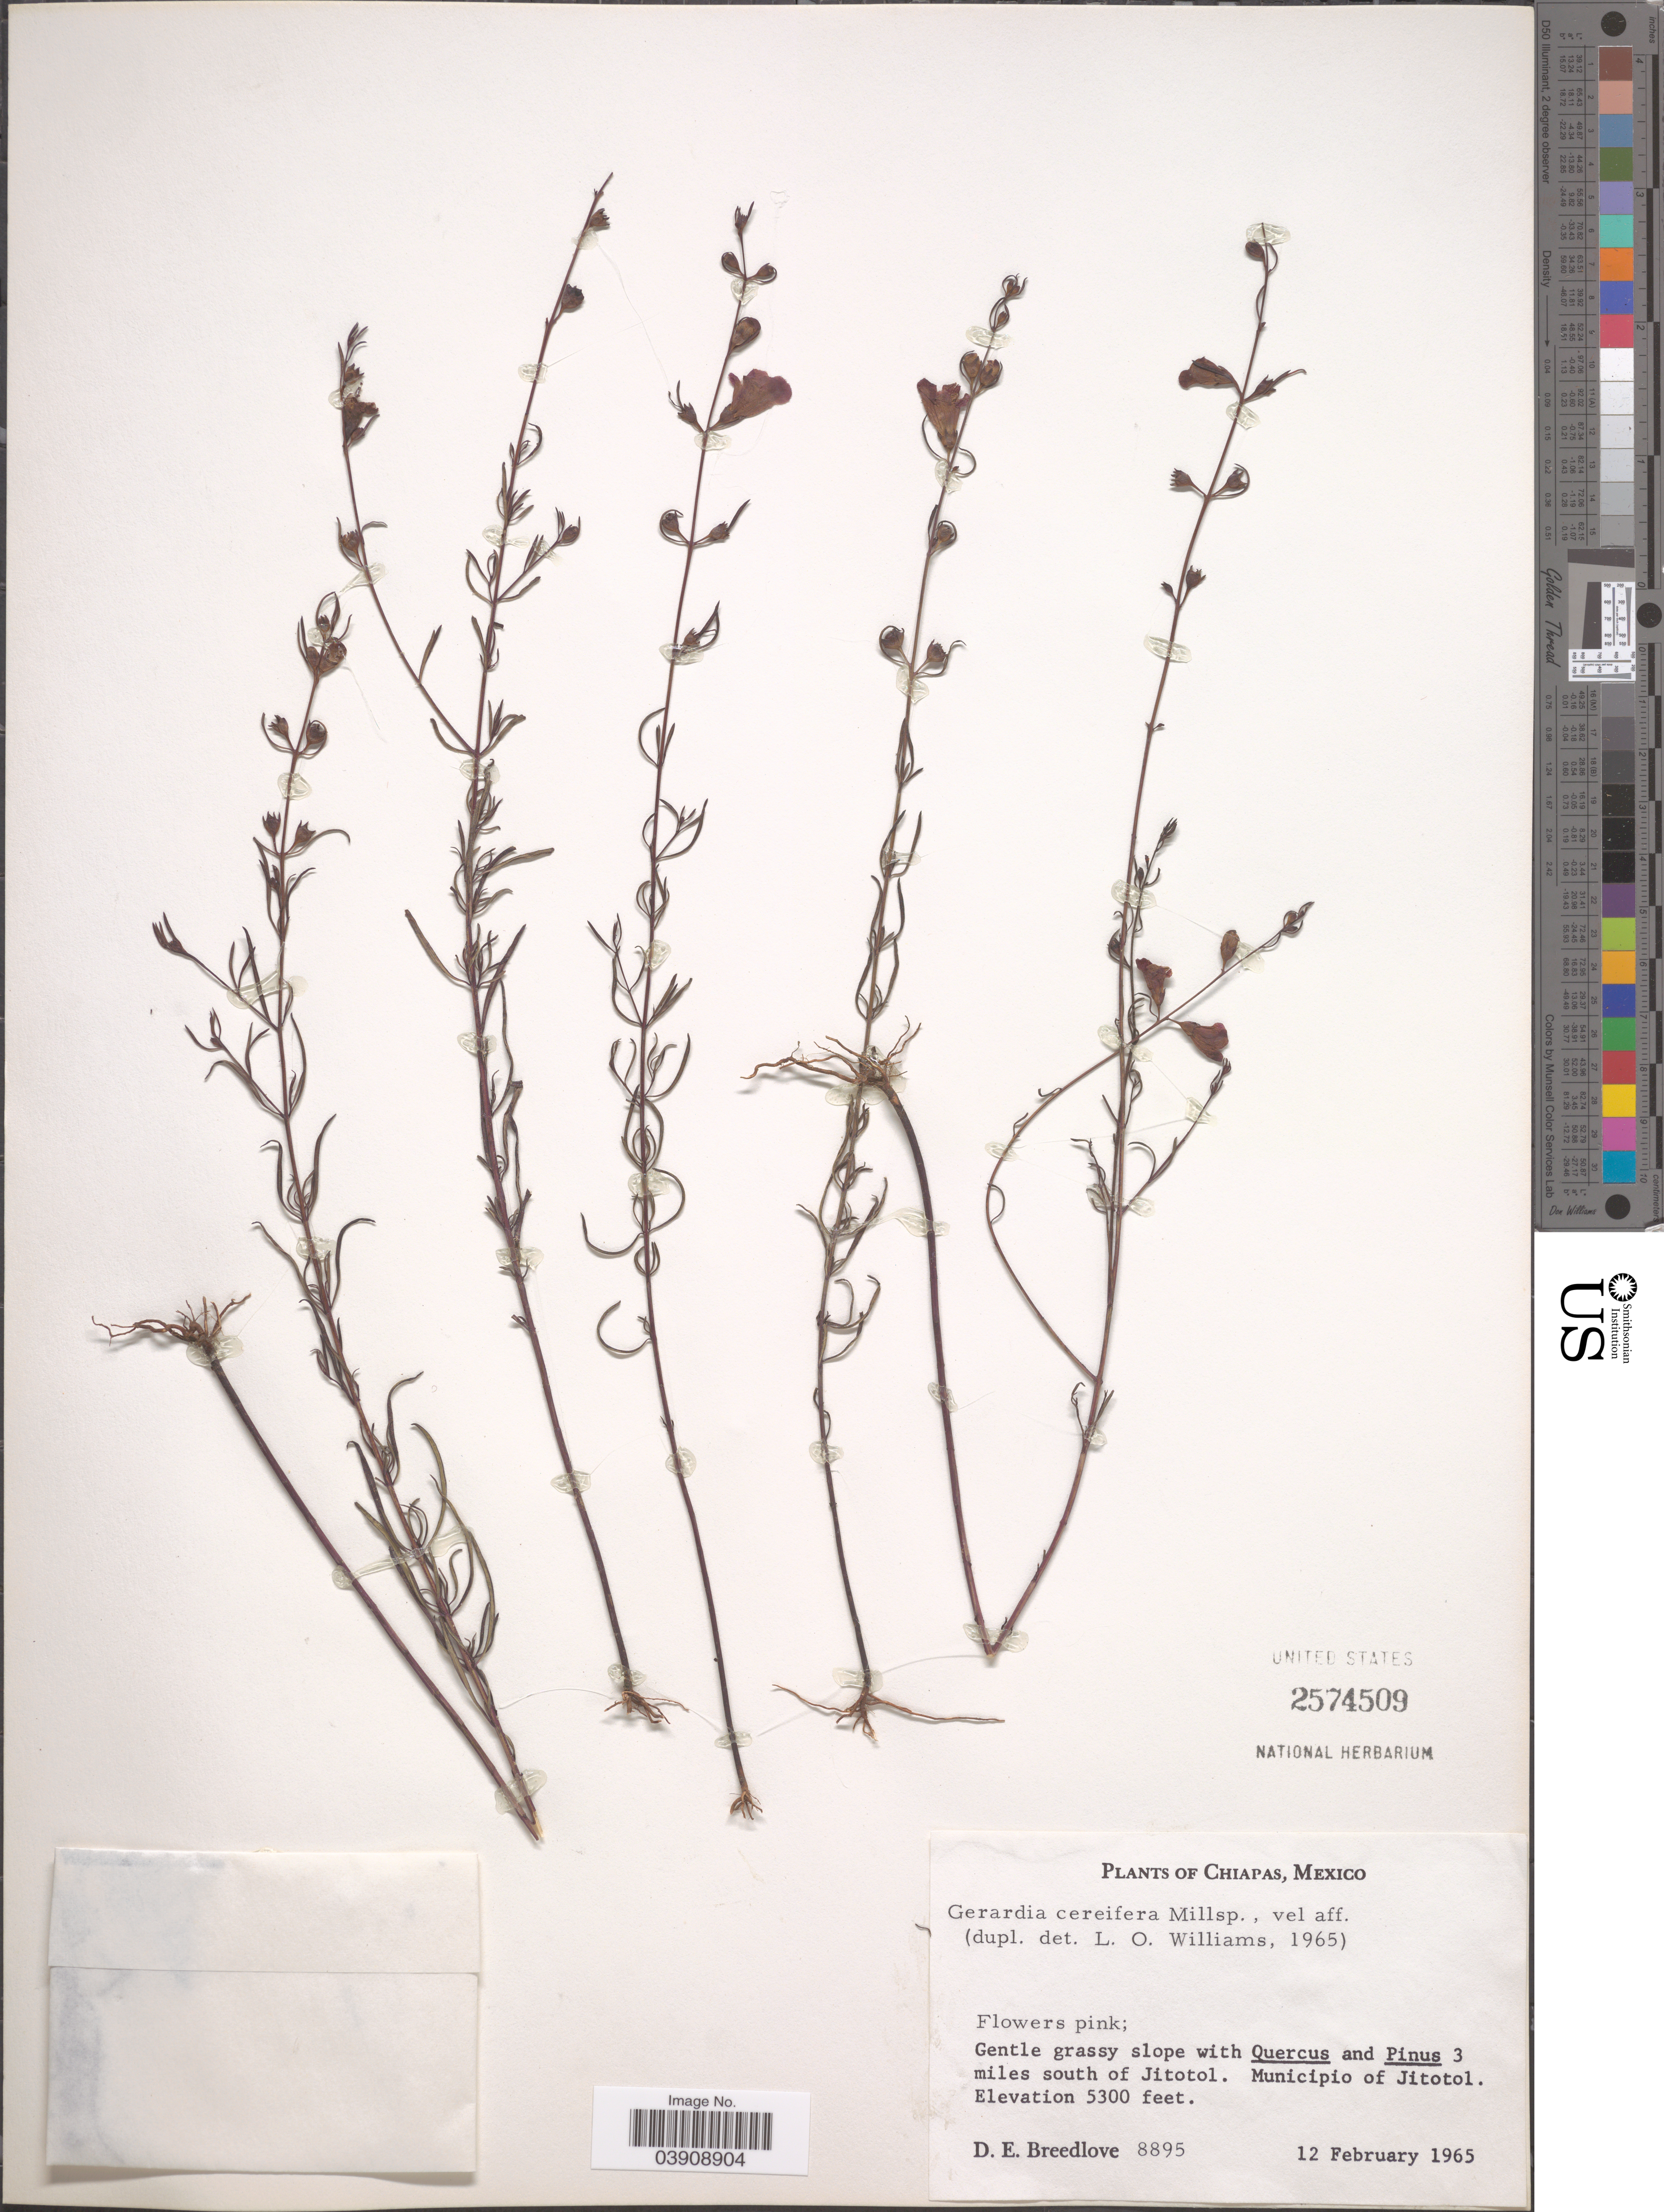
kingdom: Plantae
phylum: Tracheophyta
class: Magnoliopsida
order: Lamiales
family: Orobanchaceae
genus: Agalinis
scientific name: Agalinis maritima var. grandiflora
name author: (Benth.) Pennell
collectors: D. E. Breedlove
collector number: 8895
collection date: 1965-02-12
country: Mexico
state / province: Chiapas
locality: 3 miles south of Jitotol. Municipio of Jitotol.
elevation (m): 1615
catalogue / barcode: US 2574509